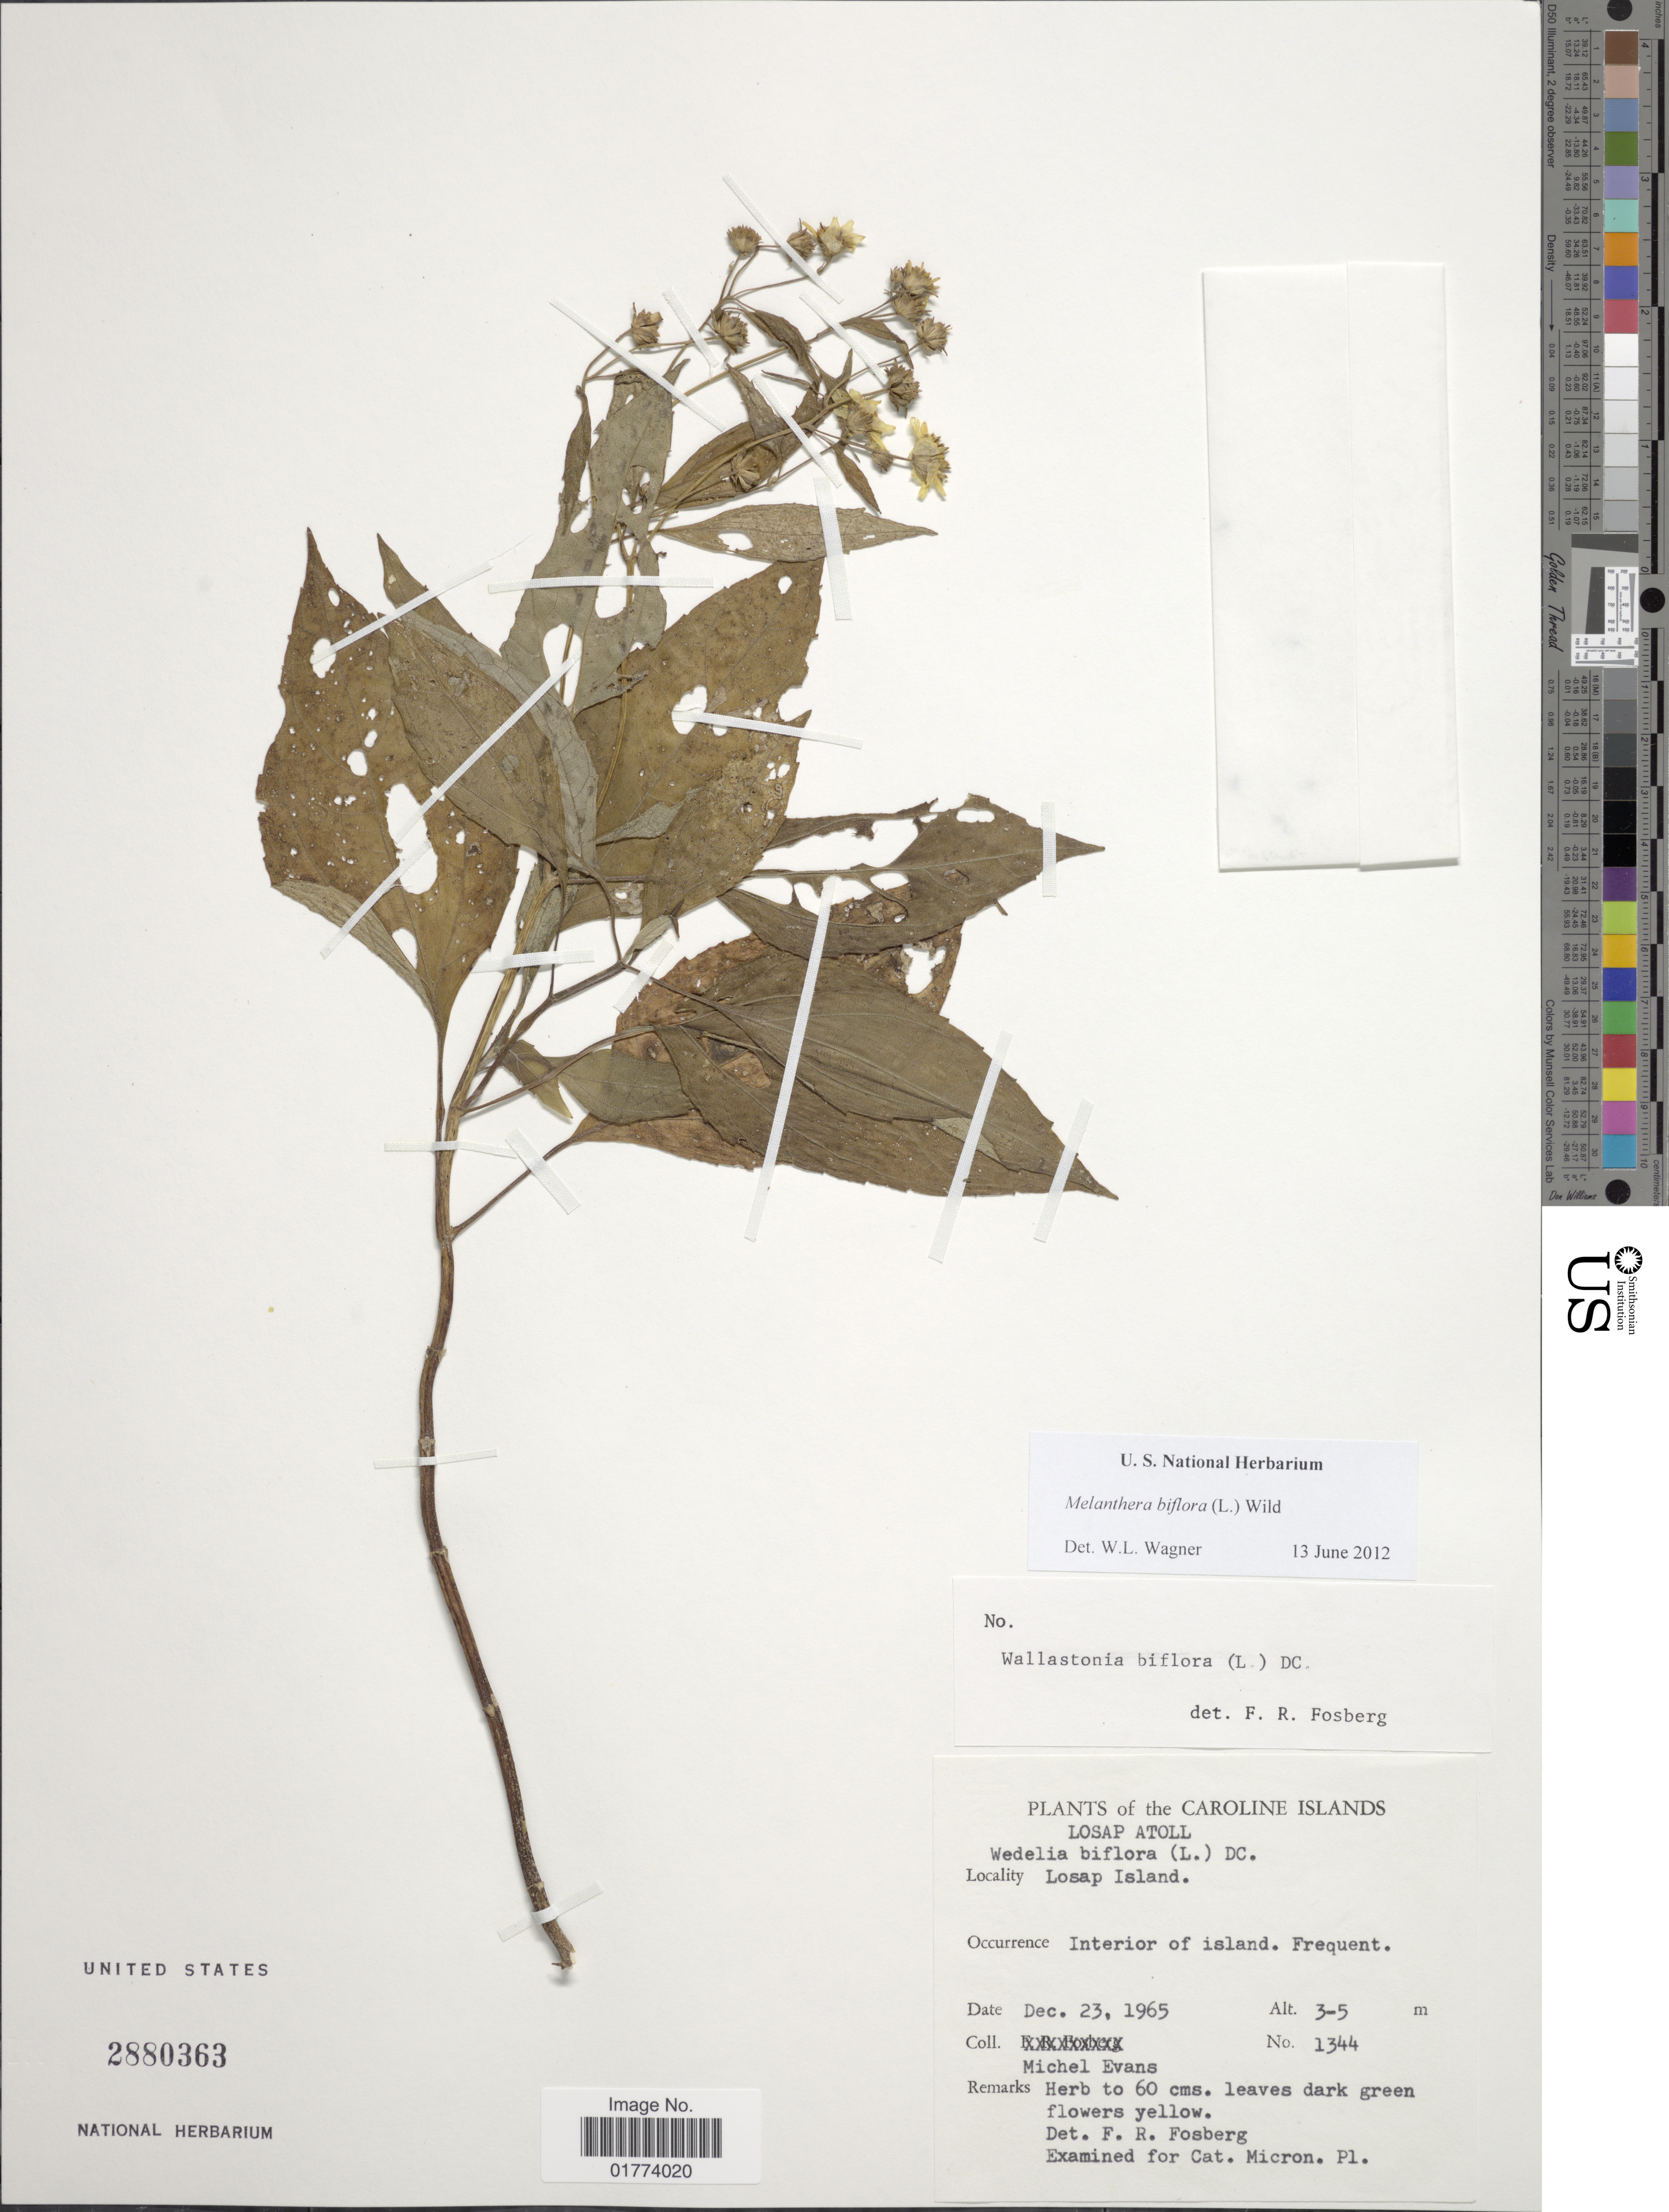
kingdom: Plantae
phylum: Tracheophyta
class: Magnoliopsida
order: Asterales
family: Asteraceae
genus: Wollastonia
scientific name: Wollastonia biflora var. biflora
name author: (L.) DC.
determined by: Wagner, W. L., (BOT), Smithsonian Institution - National Museum of Natural History (UNITED STATES)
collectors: M. Evans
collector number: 1344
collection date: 1965-12-23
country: Micronesia, Federated States of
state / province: Truk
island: Losap Atoll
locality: Losap Atoll, Losap Island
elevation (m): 3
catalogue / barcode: US 2880363